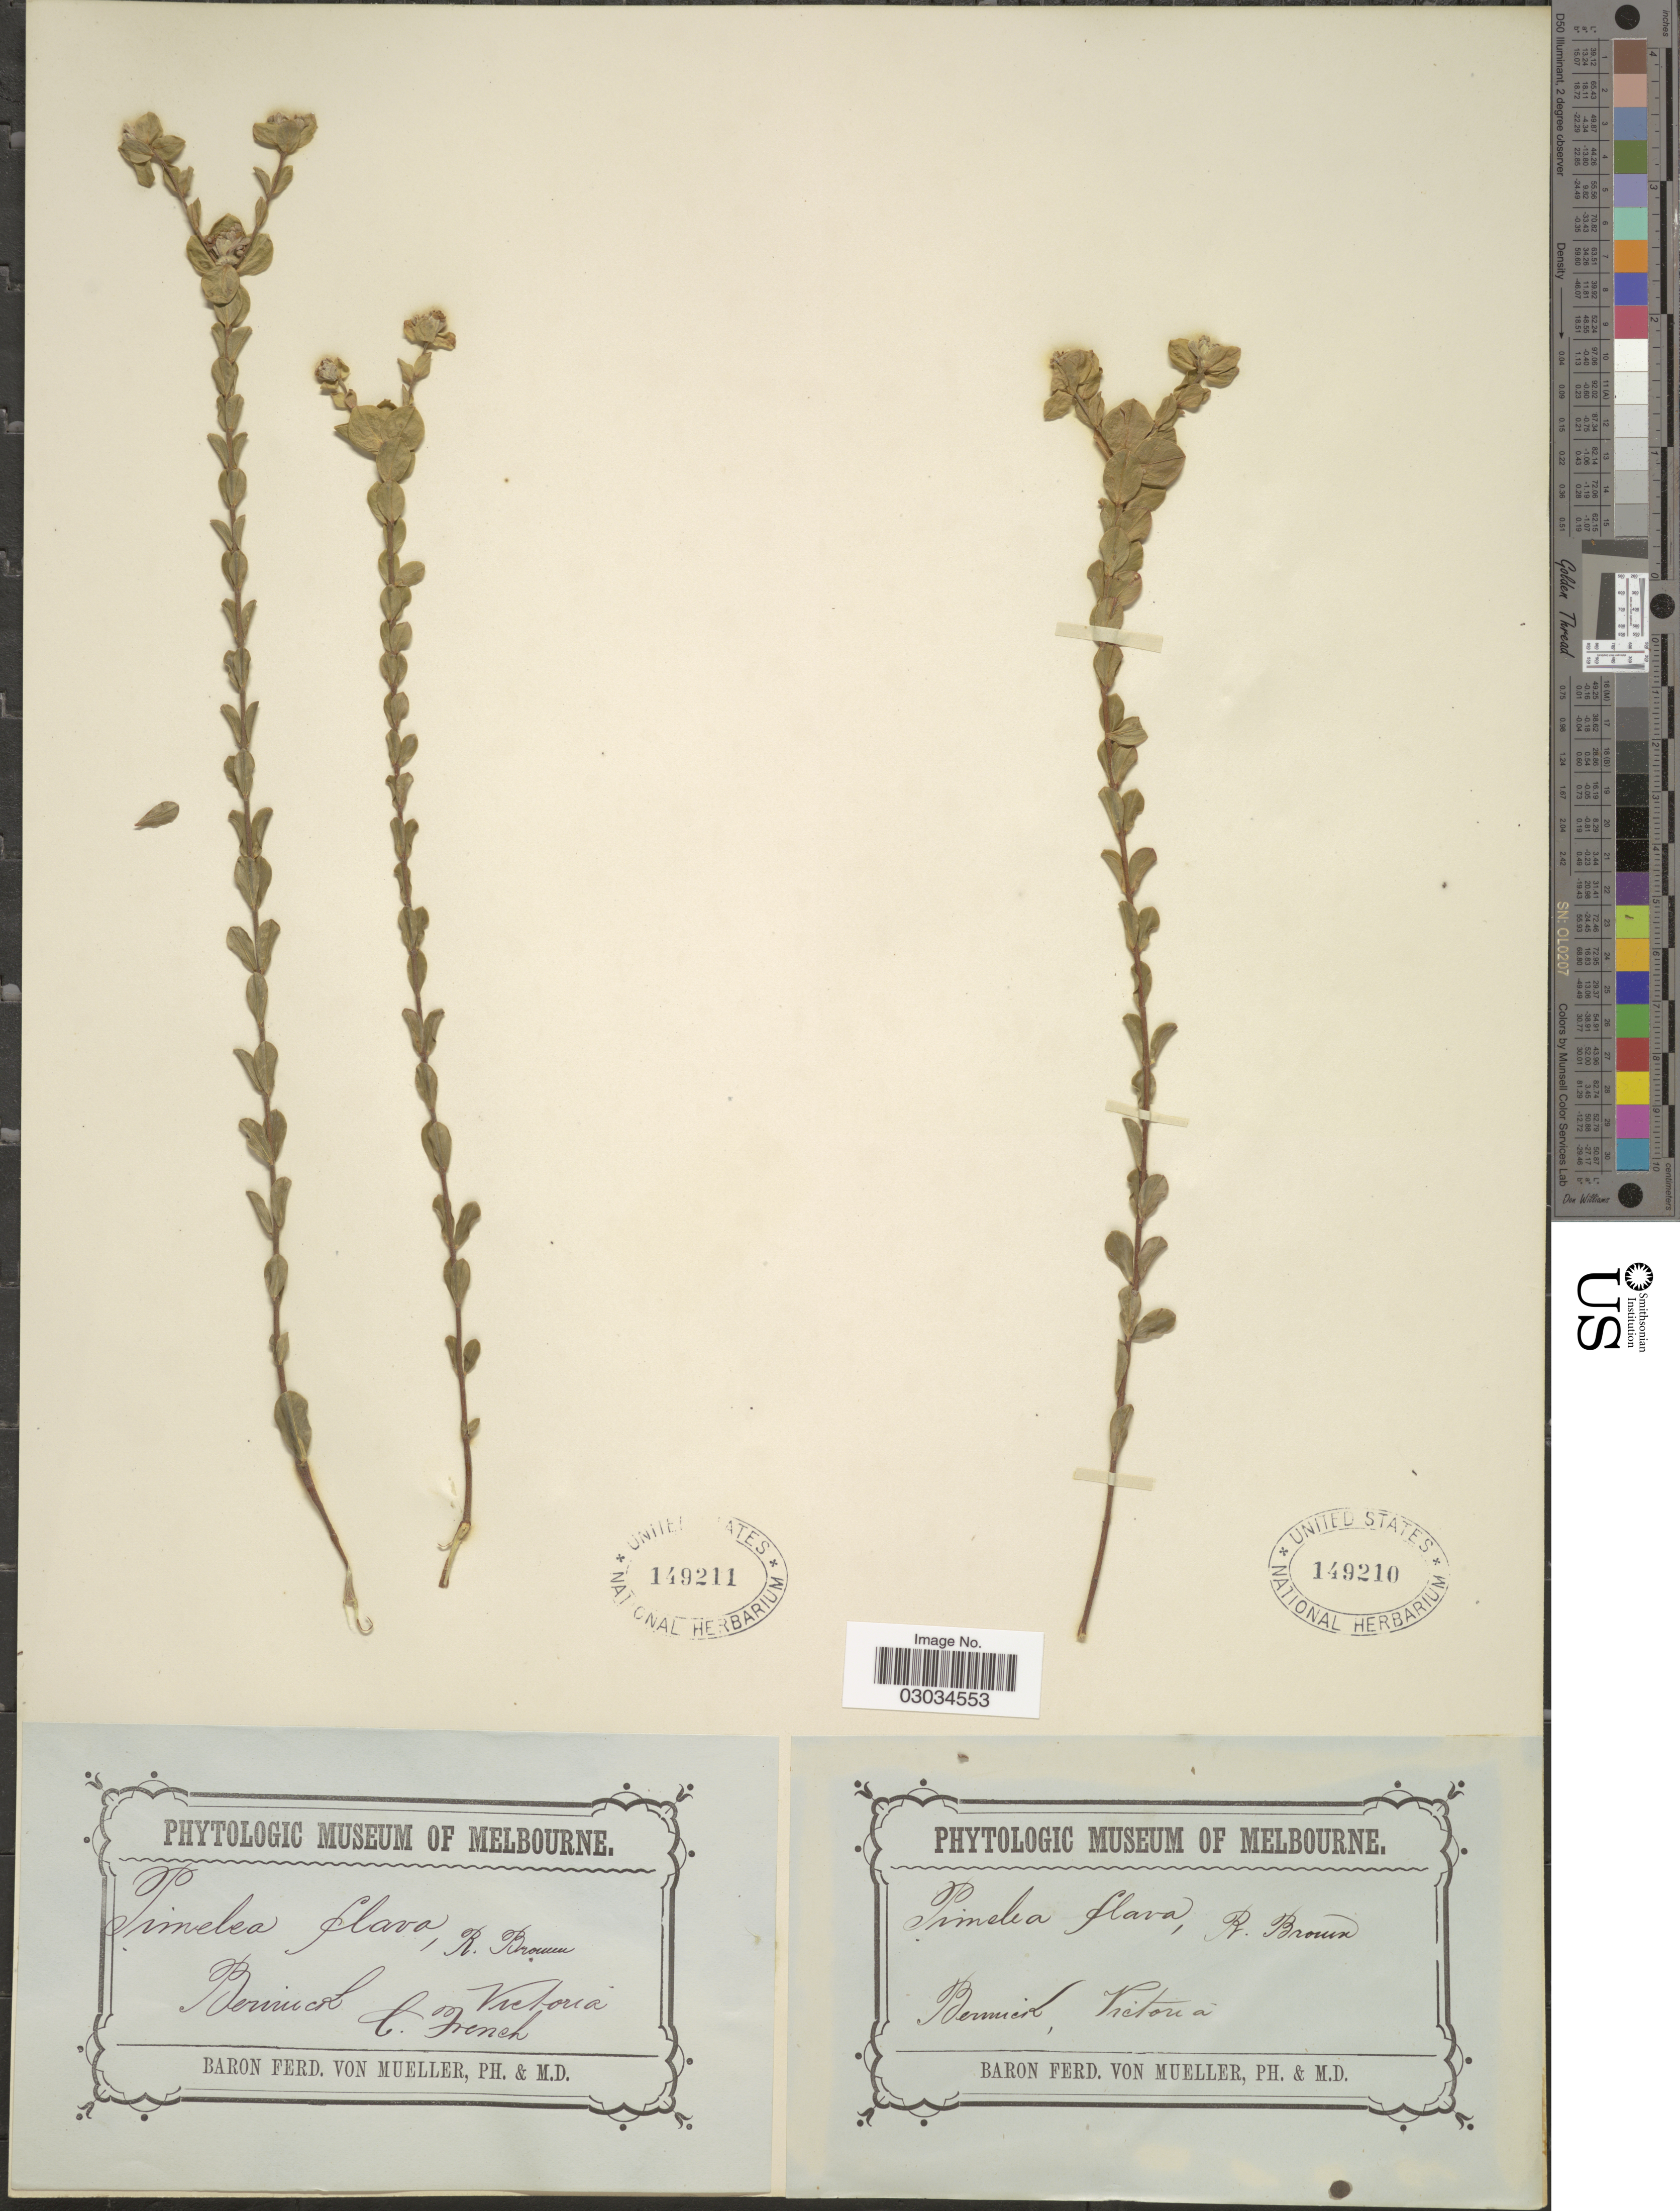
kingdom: Plantae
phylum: Tracheophyta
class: Magnoliopsida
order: Malvales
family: Thymelaeaceae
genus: Pimelea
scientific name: Pimelea flava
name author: R. Br.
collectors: C. French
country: Australia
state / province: Victoria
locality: Berwick Victoria.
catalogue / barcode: US 149211